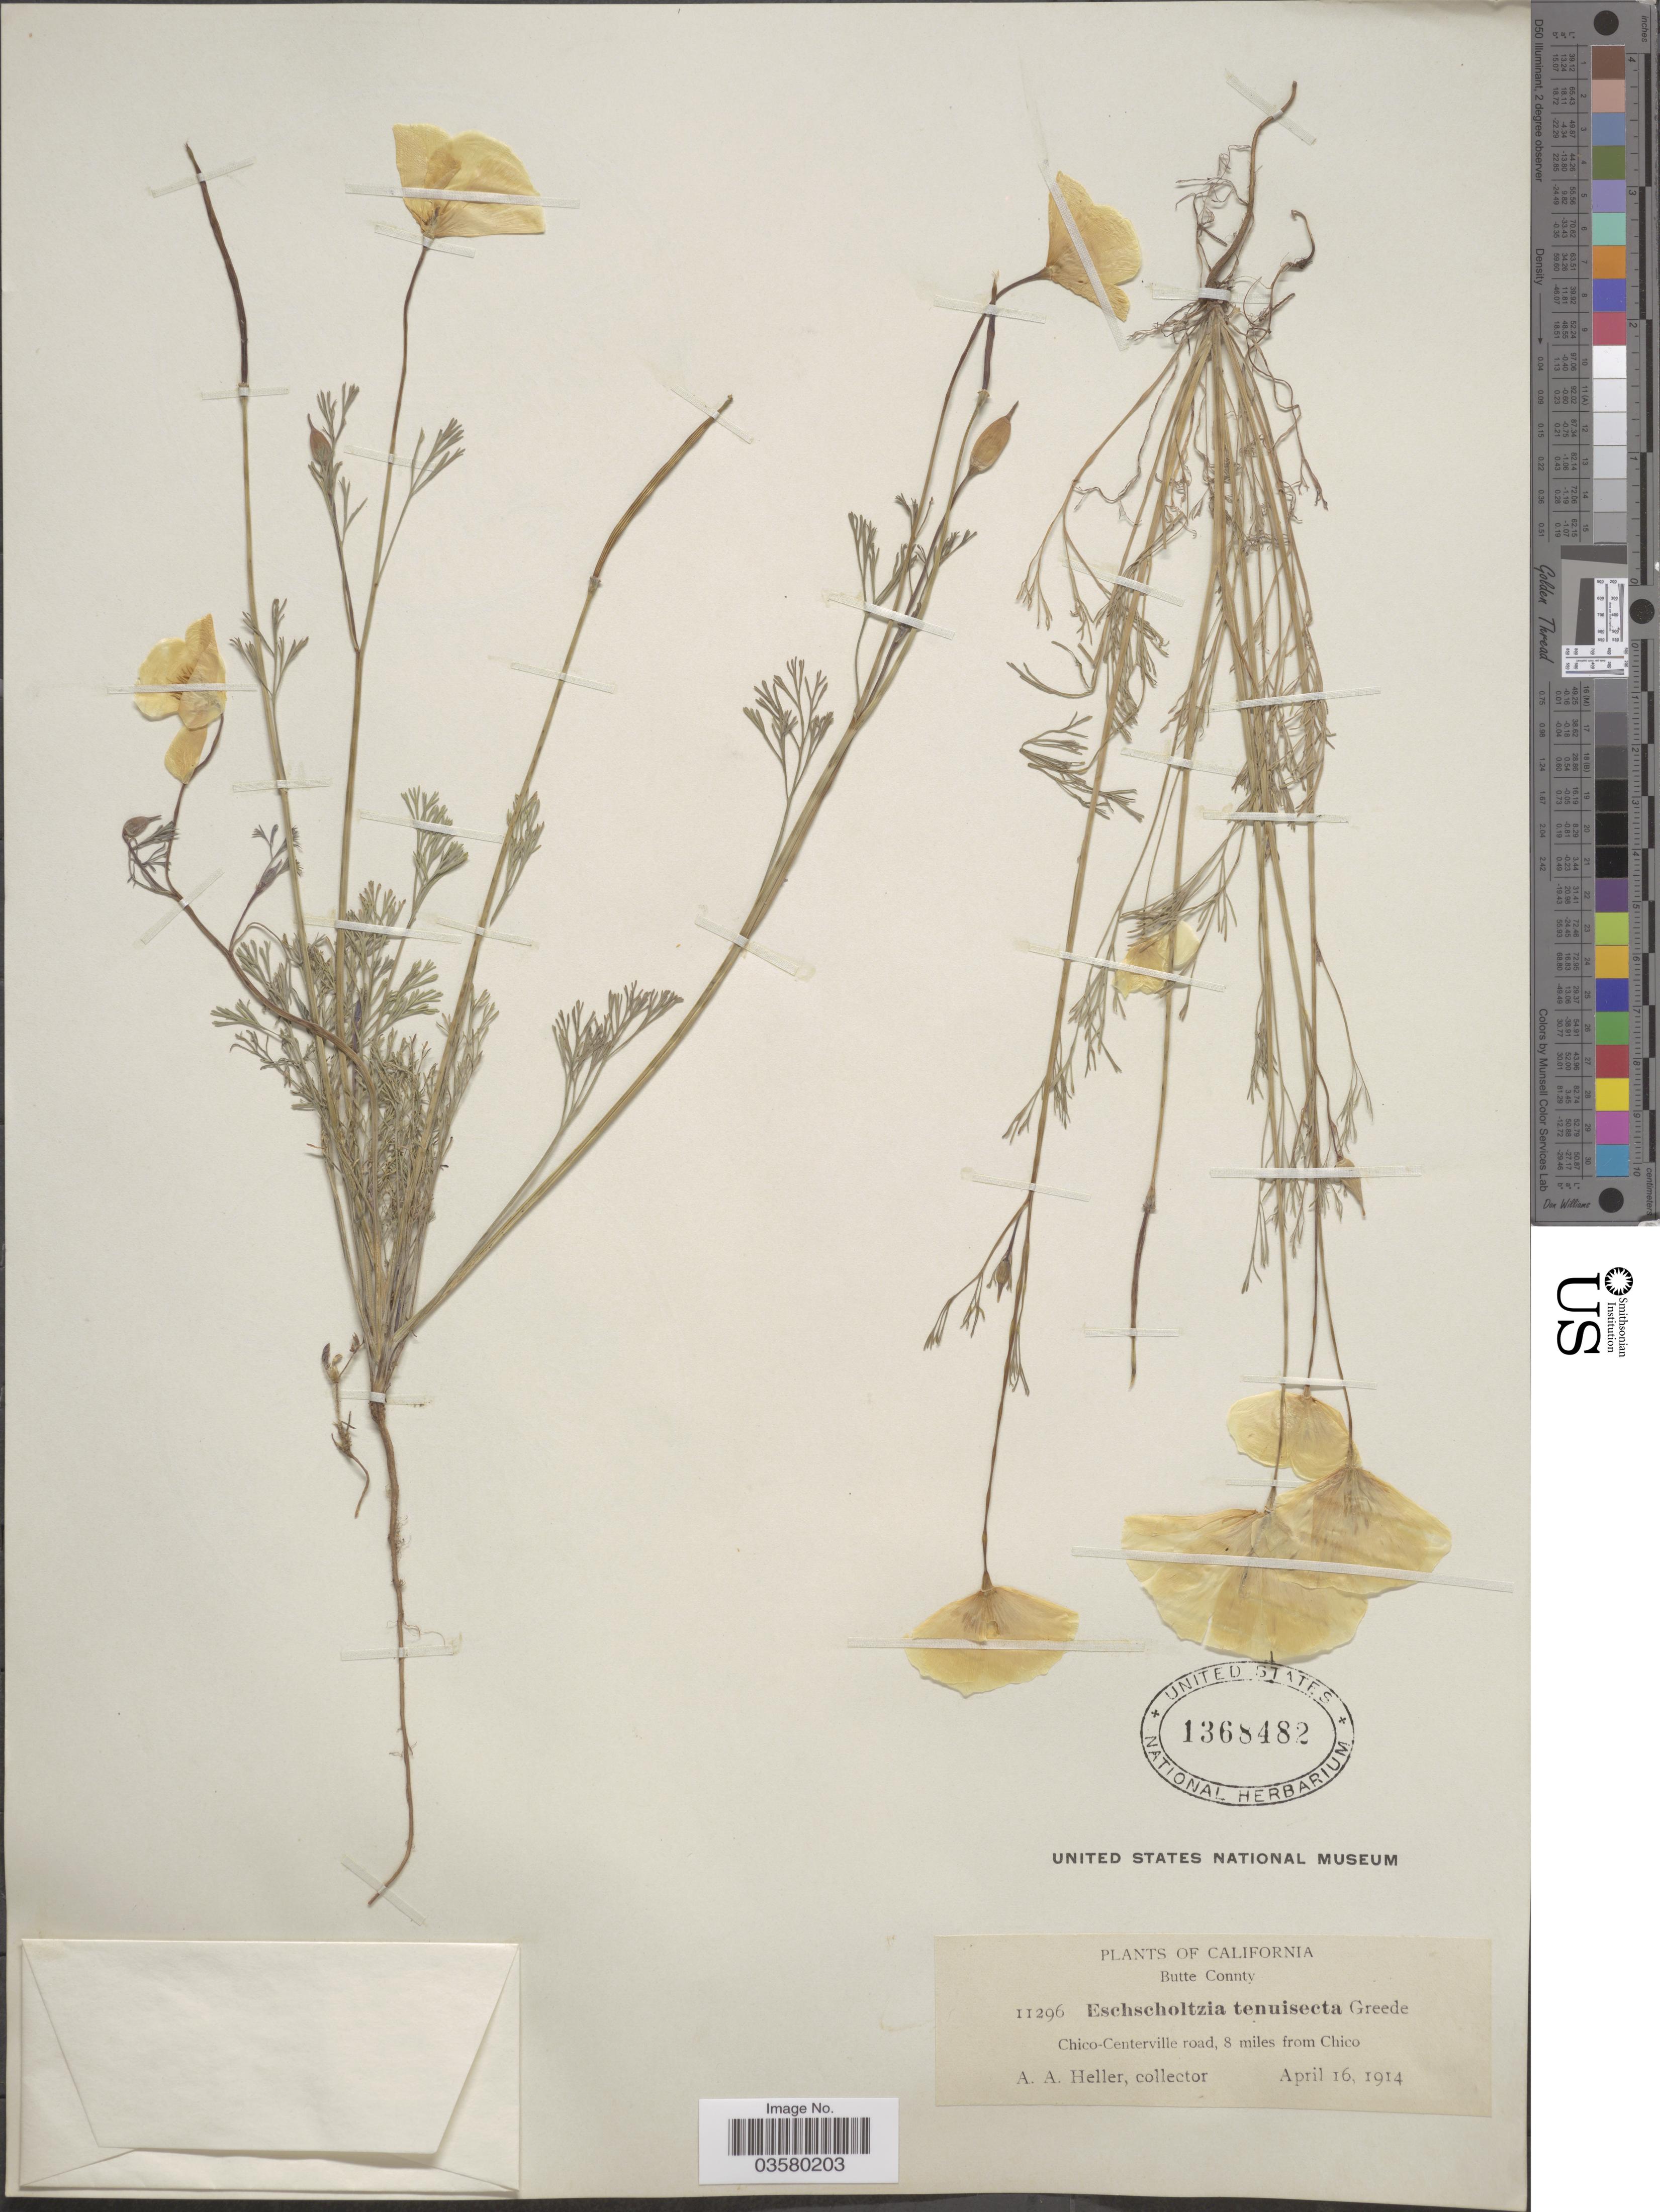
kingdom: Plantae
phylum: Tracheophyta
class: Magnoliopsida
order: Ranunculales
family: Papaveraceae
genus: Eschscholzia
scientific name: Eschscholzia caespitosa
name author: Benth.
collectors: A. A. Heller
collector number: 11296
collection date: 1914-04-16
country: United States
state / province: California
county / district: Butte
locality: Butte County. Chico-Centerville road, 8 miles from Chico.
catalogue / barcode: US 1368482